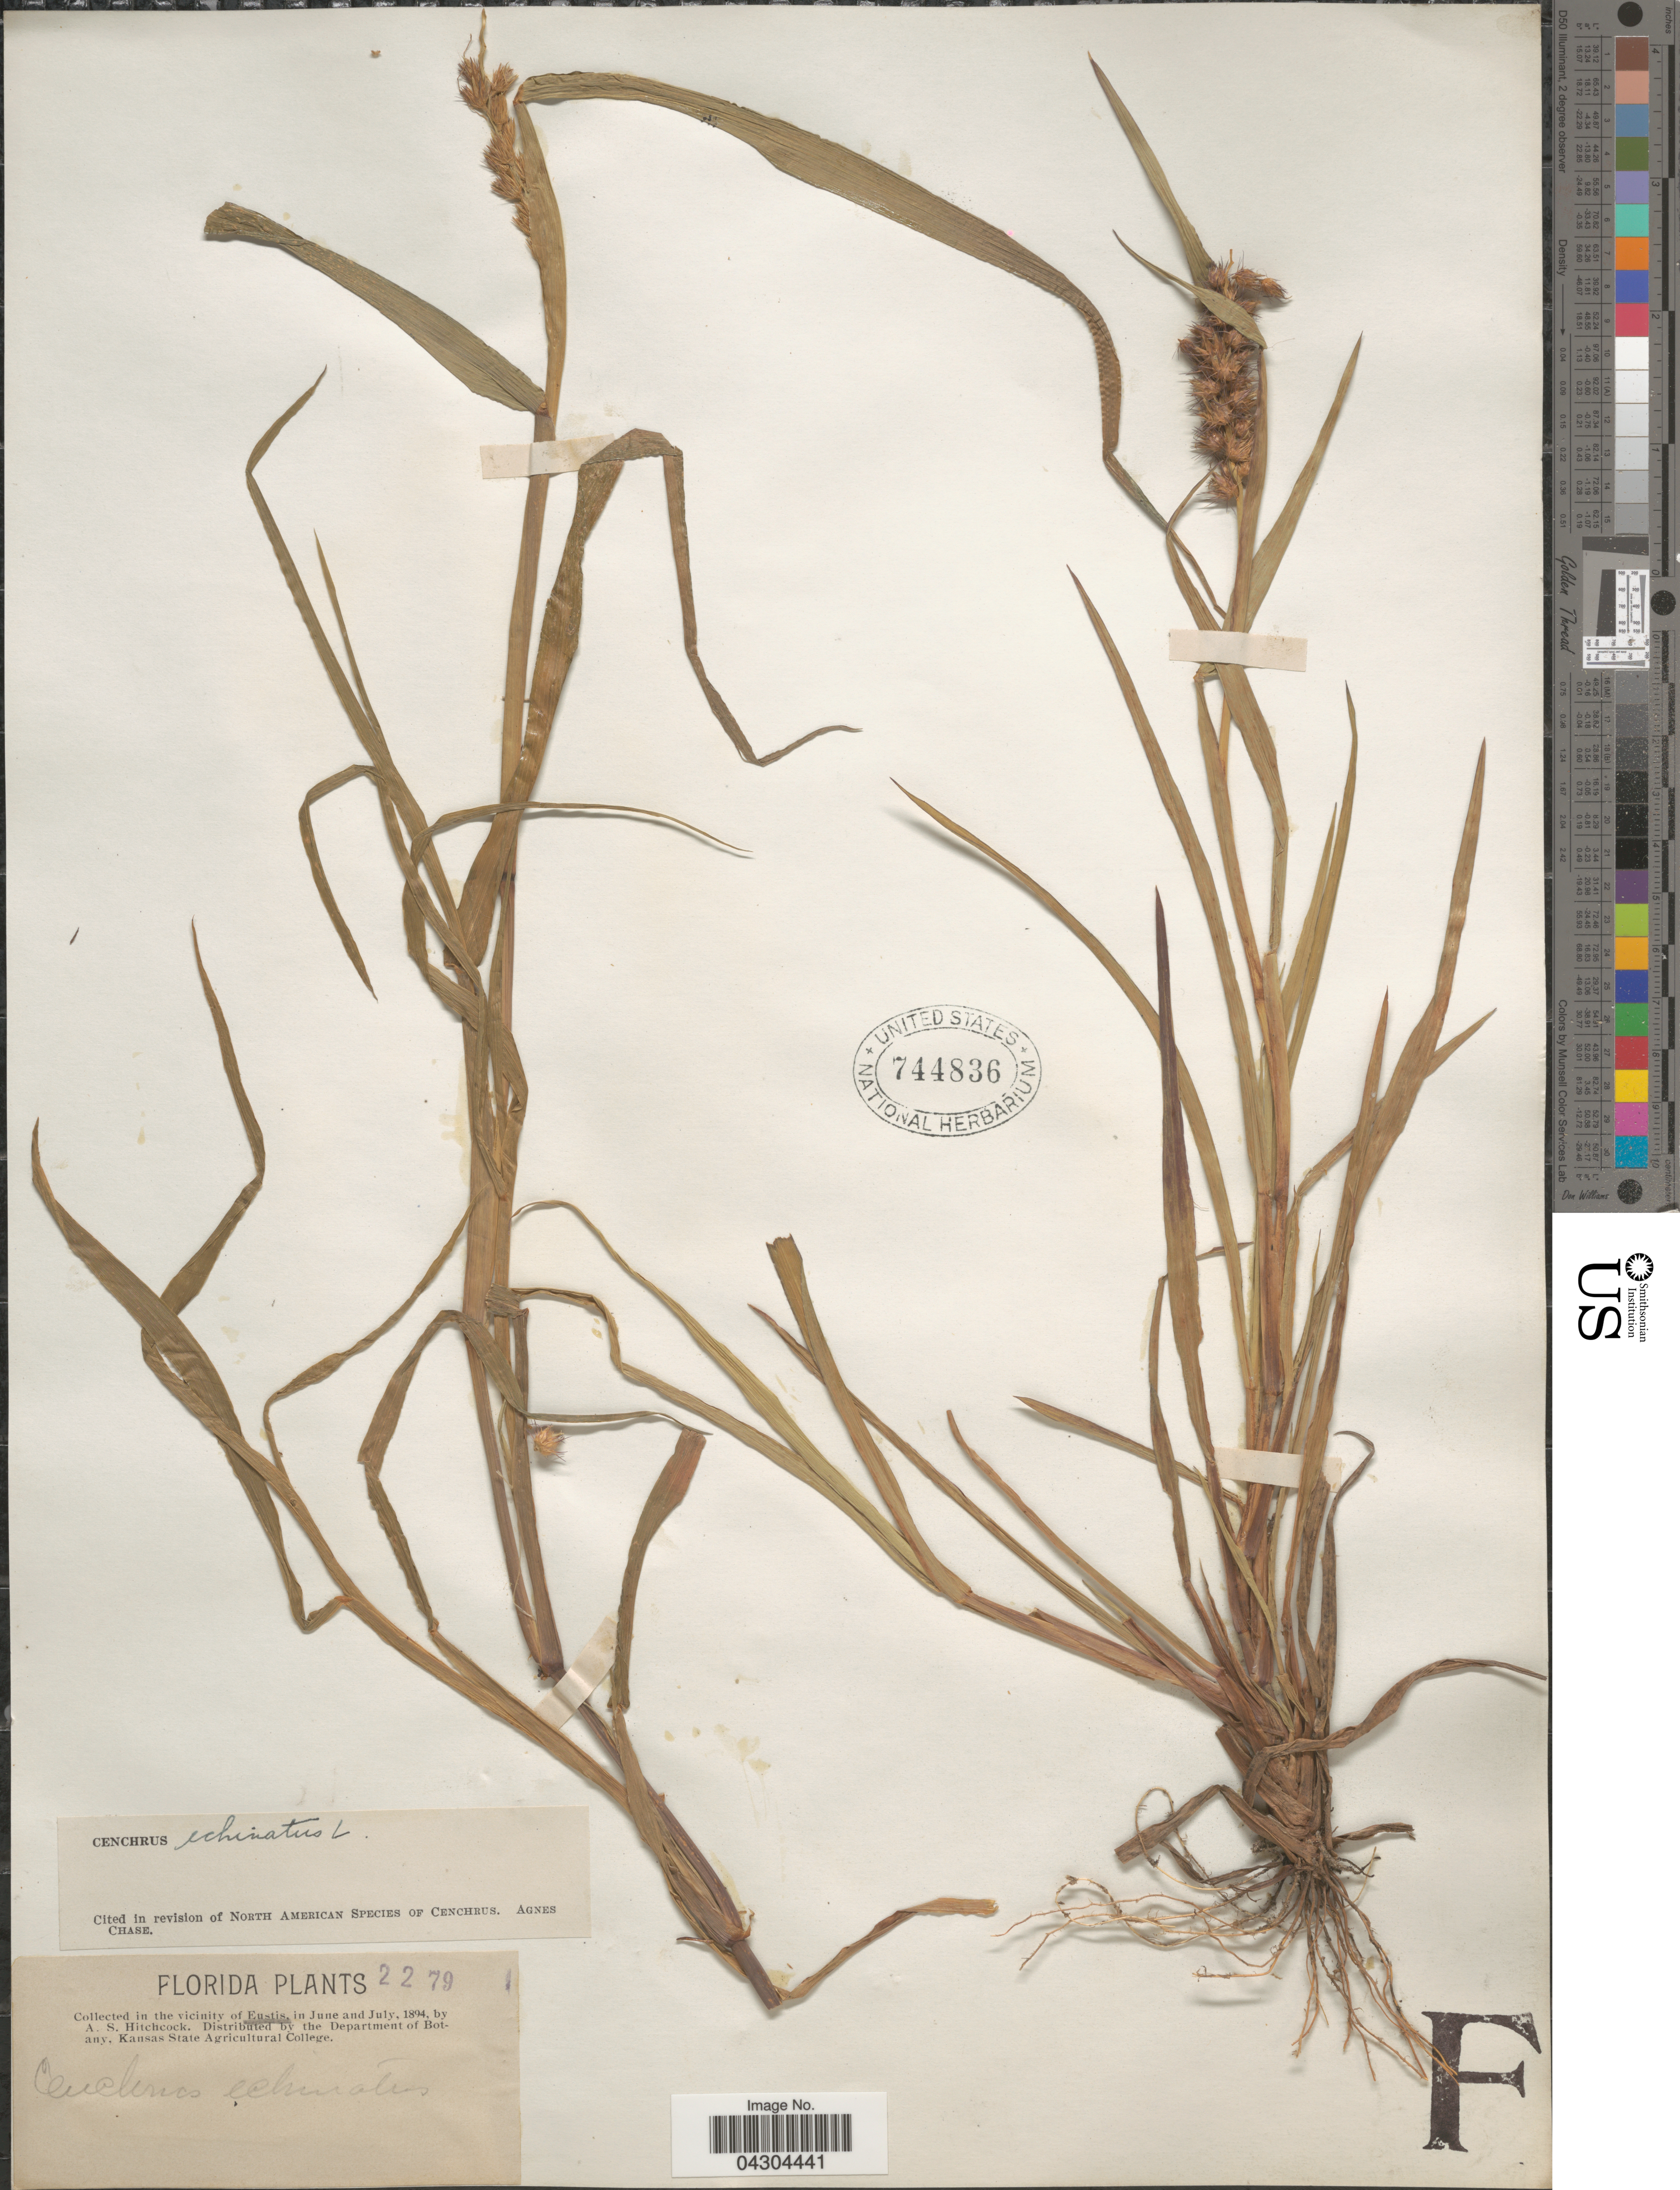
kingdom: Plantae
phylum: Tracheophyta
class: Liliopsida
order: Poales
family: Poaceae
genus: Cenchrus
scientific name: Cenchrus echinatus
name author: L.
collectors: A. S. Hitchcock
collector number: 2279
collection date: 1894-06/1894-07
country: United States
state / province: Florida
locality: In the vicinity of Eustis.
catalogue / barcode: US 744836